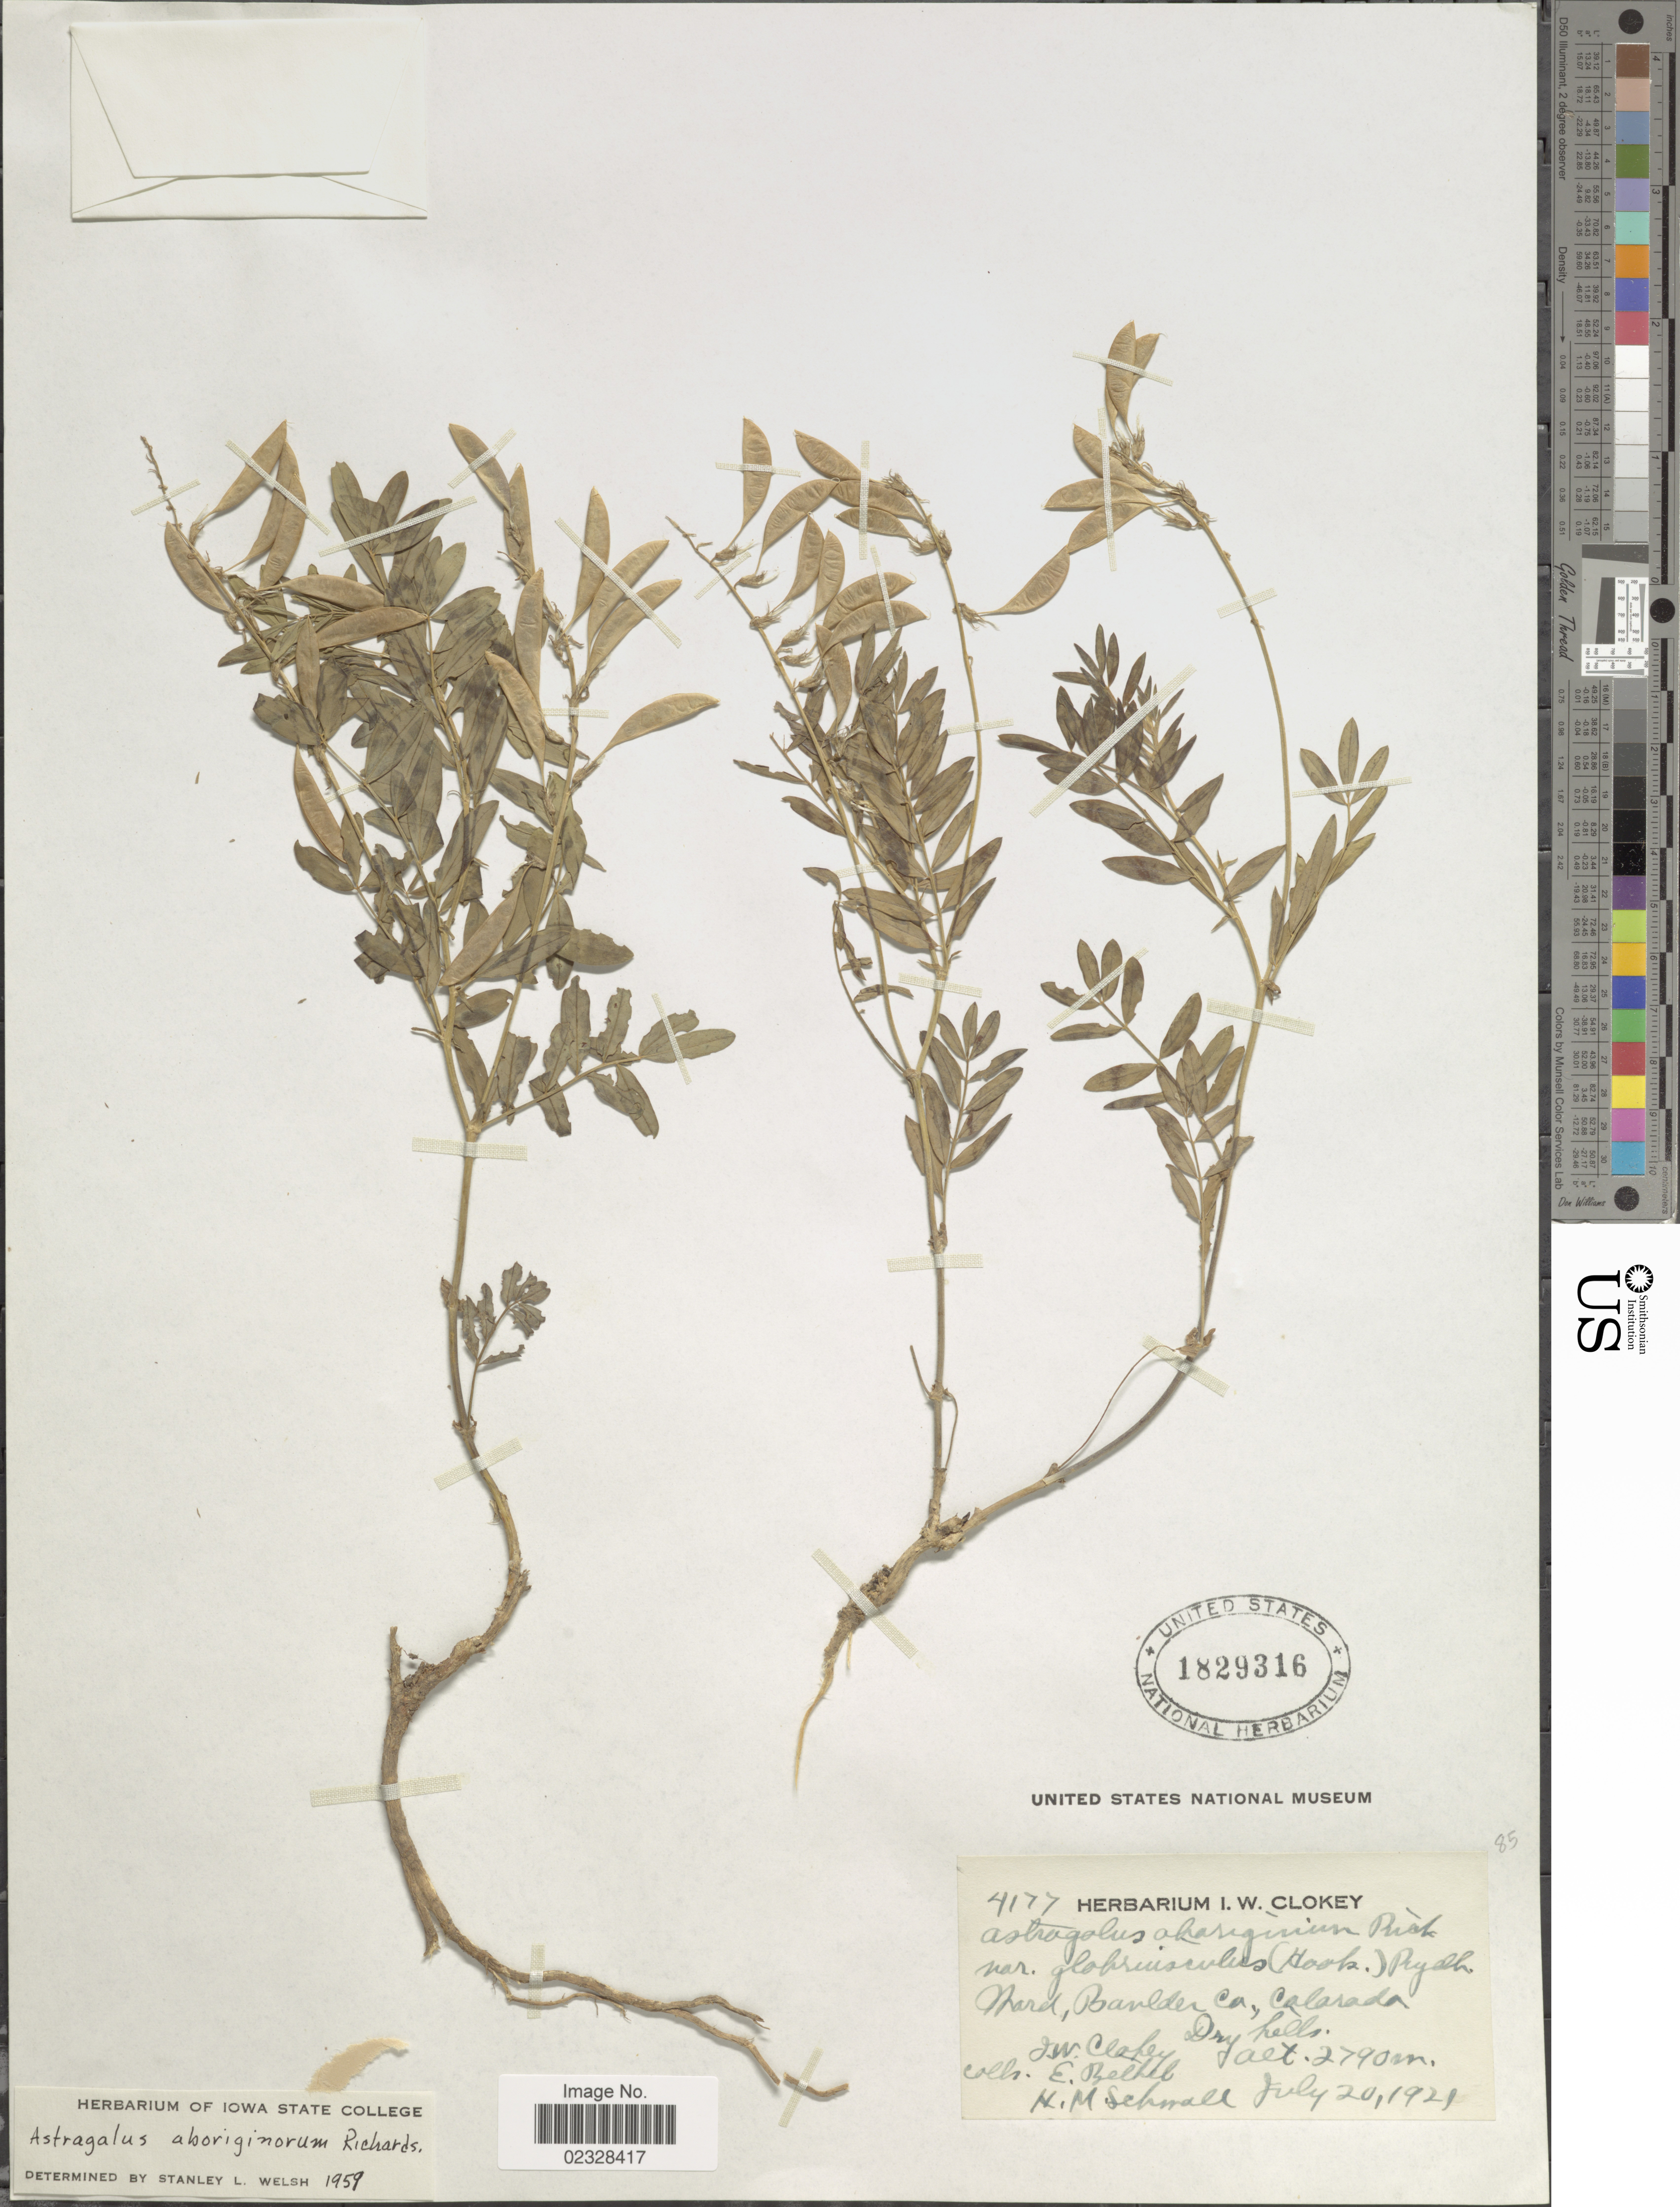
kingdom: Plantae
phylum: Tracheophyta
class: Magnoliopsida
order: Fabales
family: Fabaceae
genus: Astragalus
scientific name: Astragalus aboriginum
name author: Richardson ex Spreng.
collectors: I. W. Clokey, E. Bethel & H. Schmoll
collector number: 4177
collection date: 1921-07-20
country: United States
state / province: Colorado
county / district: Boulder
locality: Ward, Boulder Co., dry hills.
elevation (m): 2790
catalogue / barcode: US 1829316